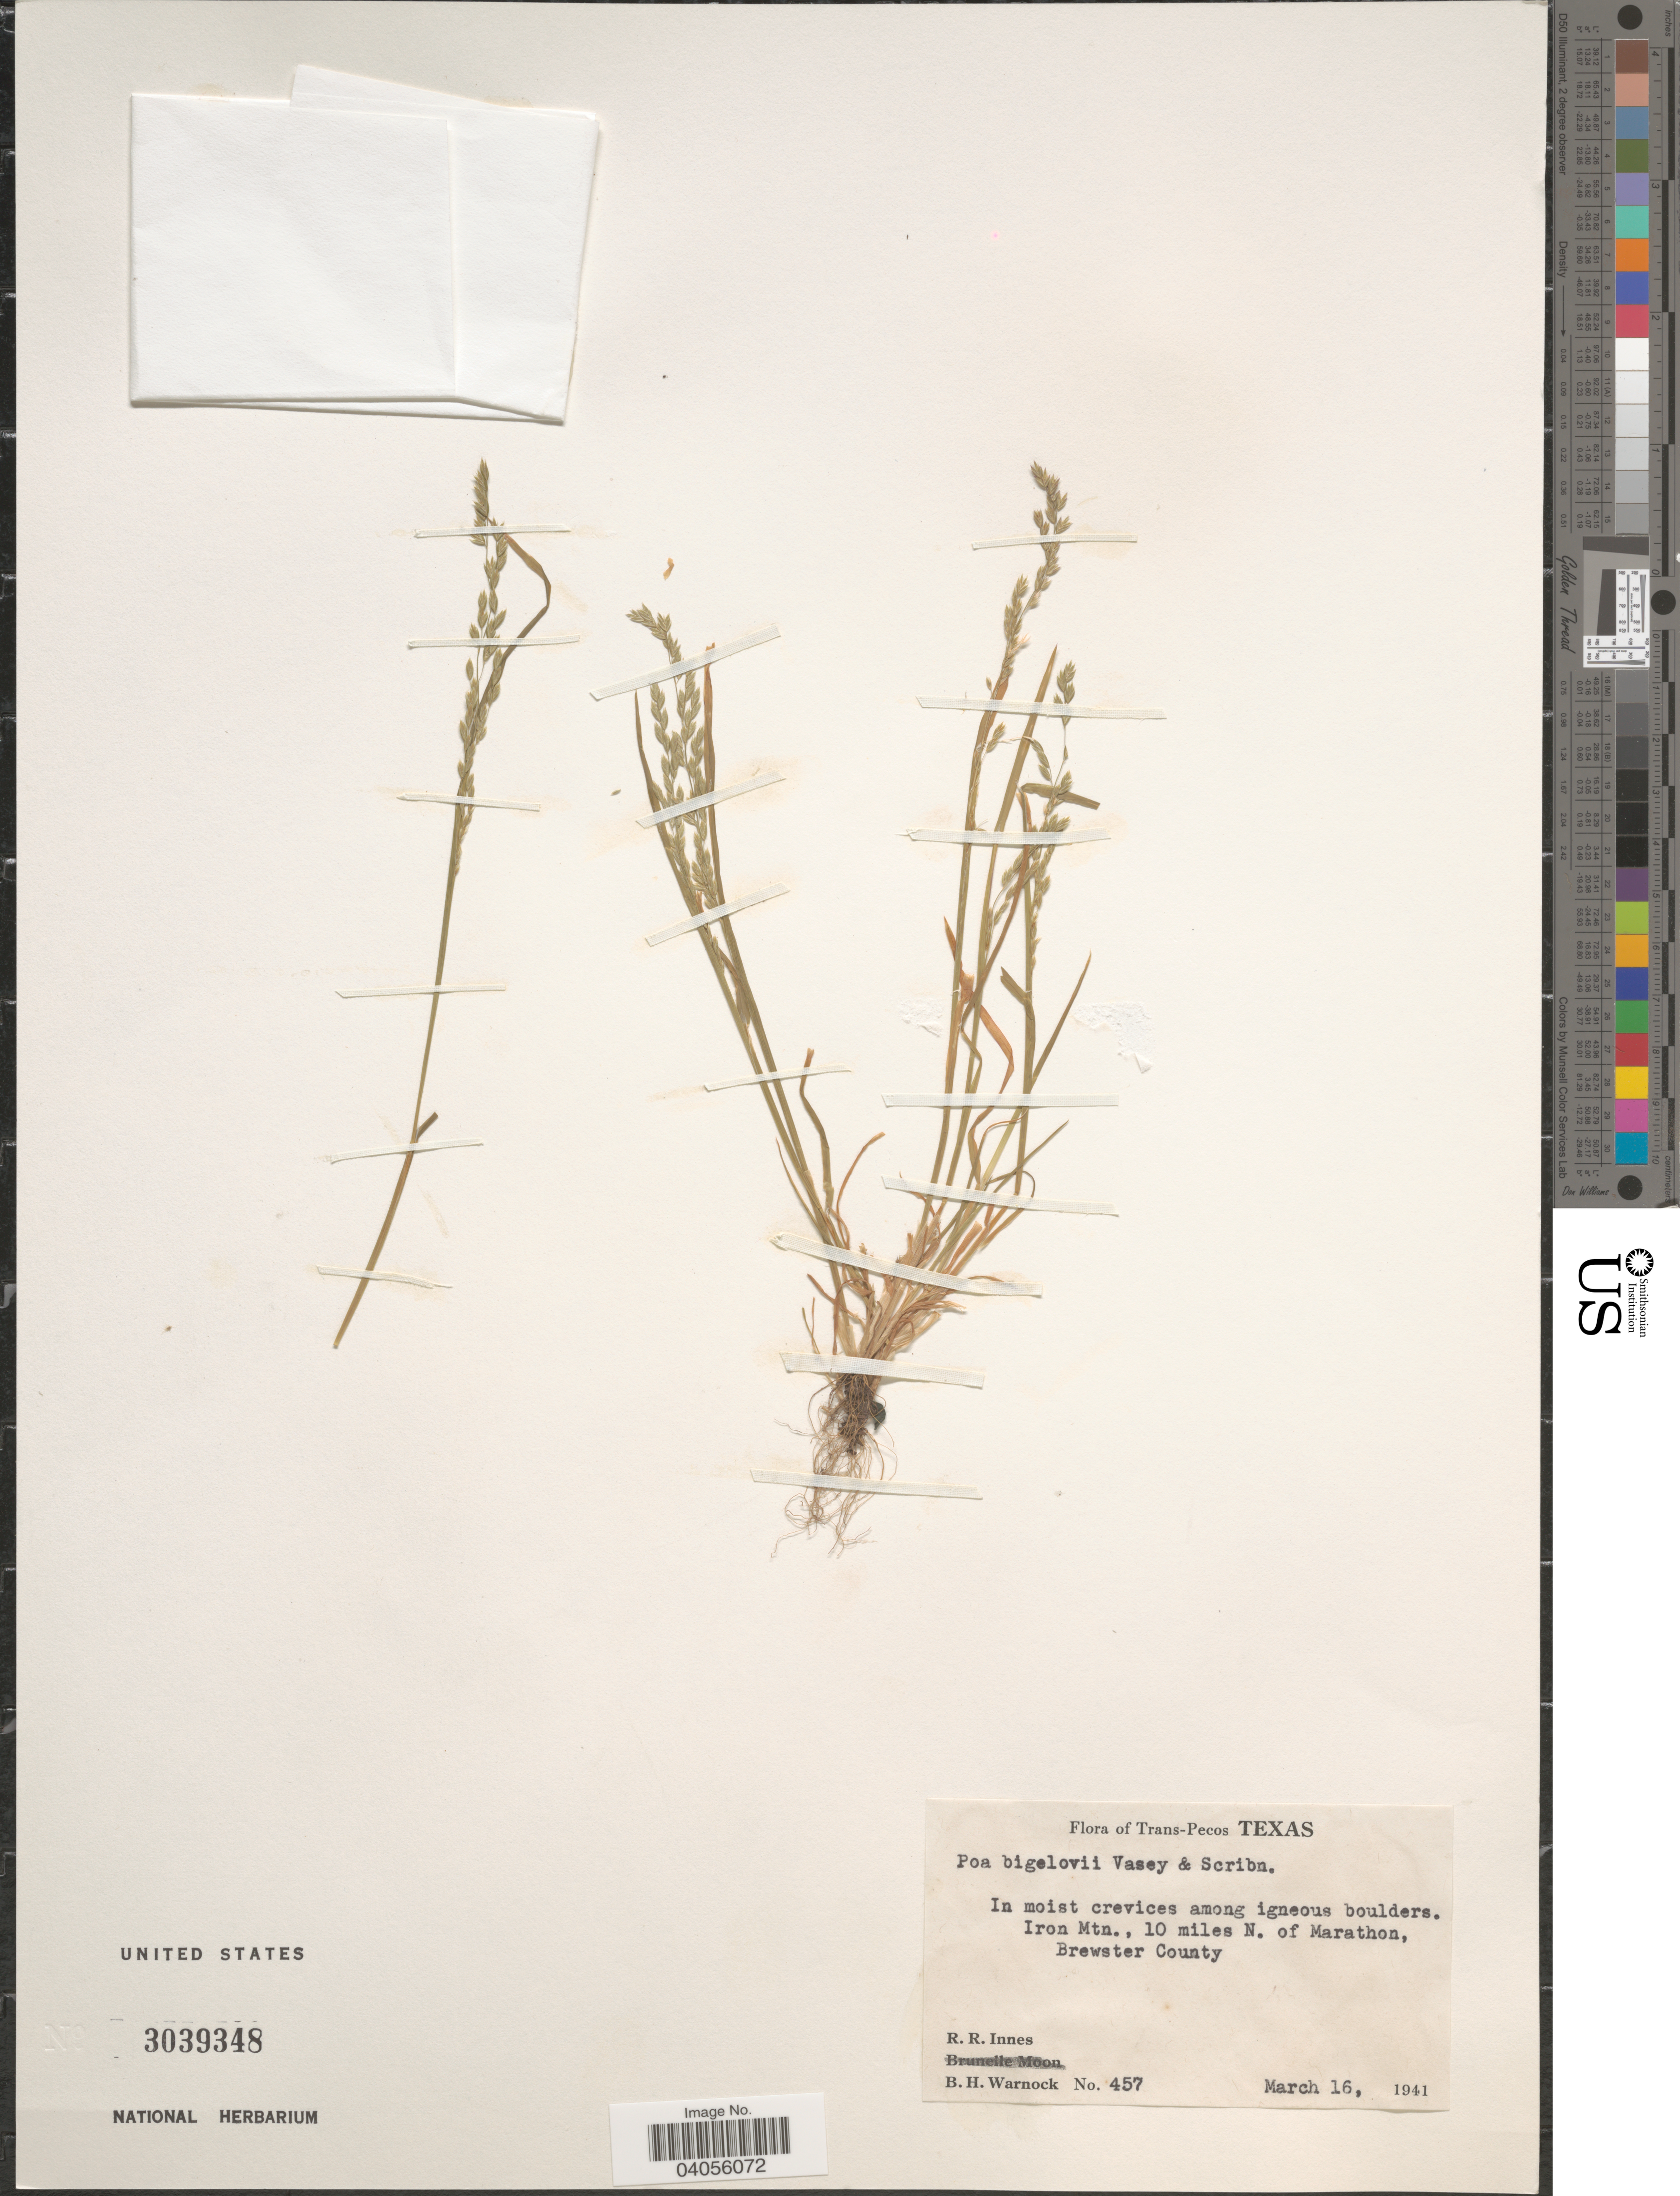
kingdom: Plantae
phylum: Tracheophyta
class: Liliopsida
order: Poales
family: Poaceae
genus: Poa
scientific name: Poa bigelovii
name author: Vasey & Scribn.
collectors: R. Rose-Innes & B. H. Warnock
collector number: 457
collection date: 1941-03-16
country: United States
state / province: Texas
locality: Trans-Pecos Texas. In moist crevices among igneous boulders. Iron Mtn., 10 miles N. of Marathon, Brewster County.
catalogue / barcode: US 3039348